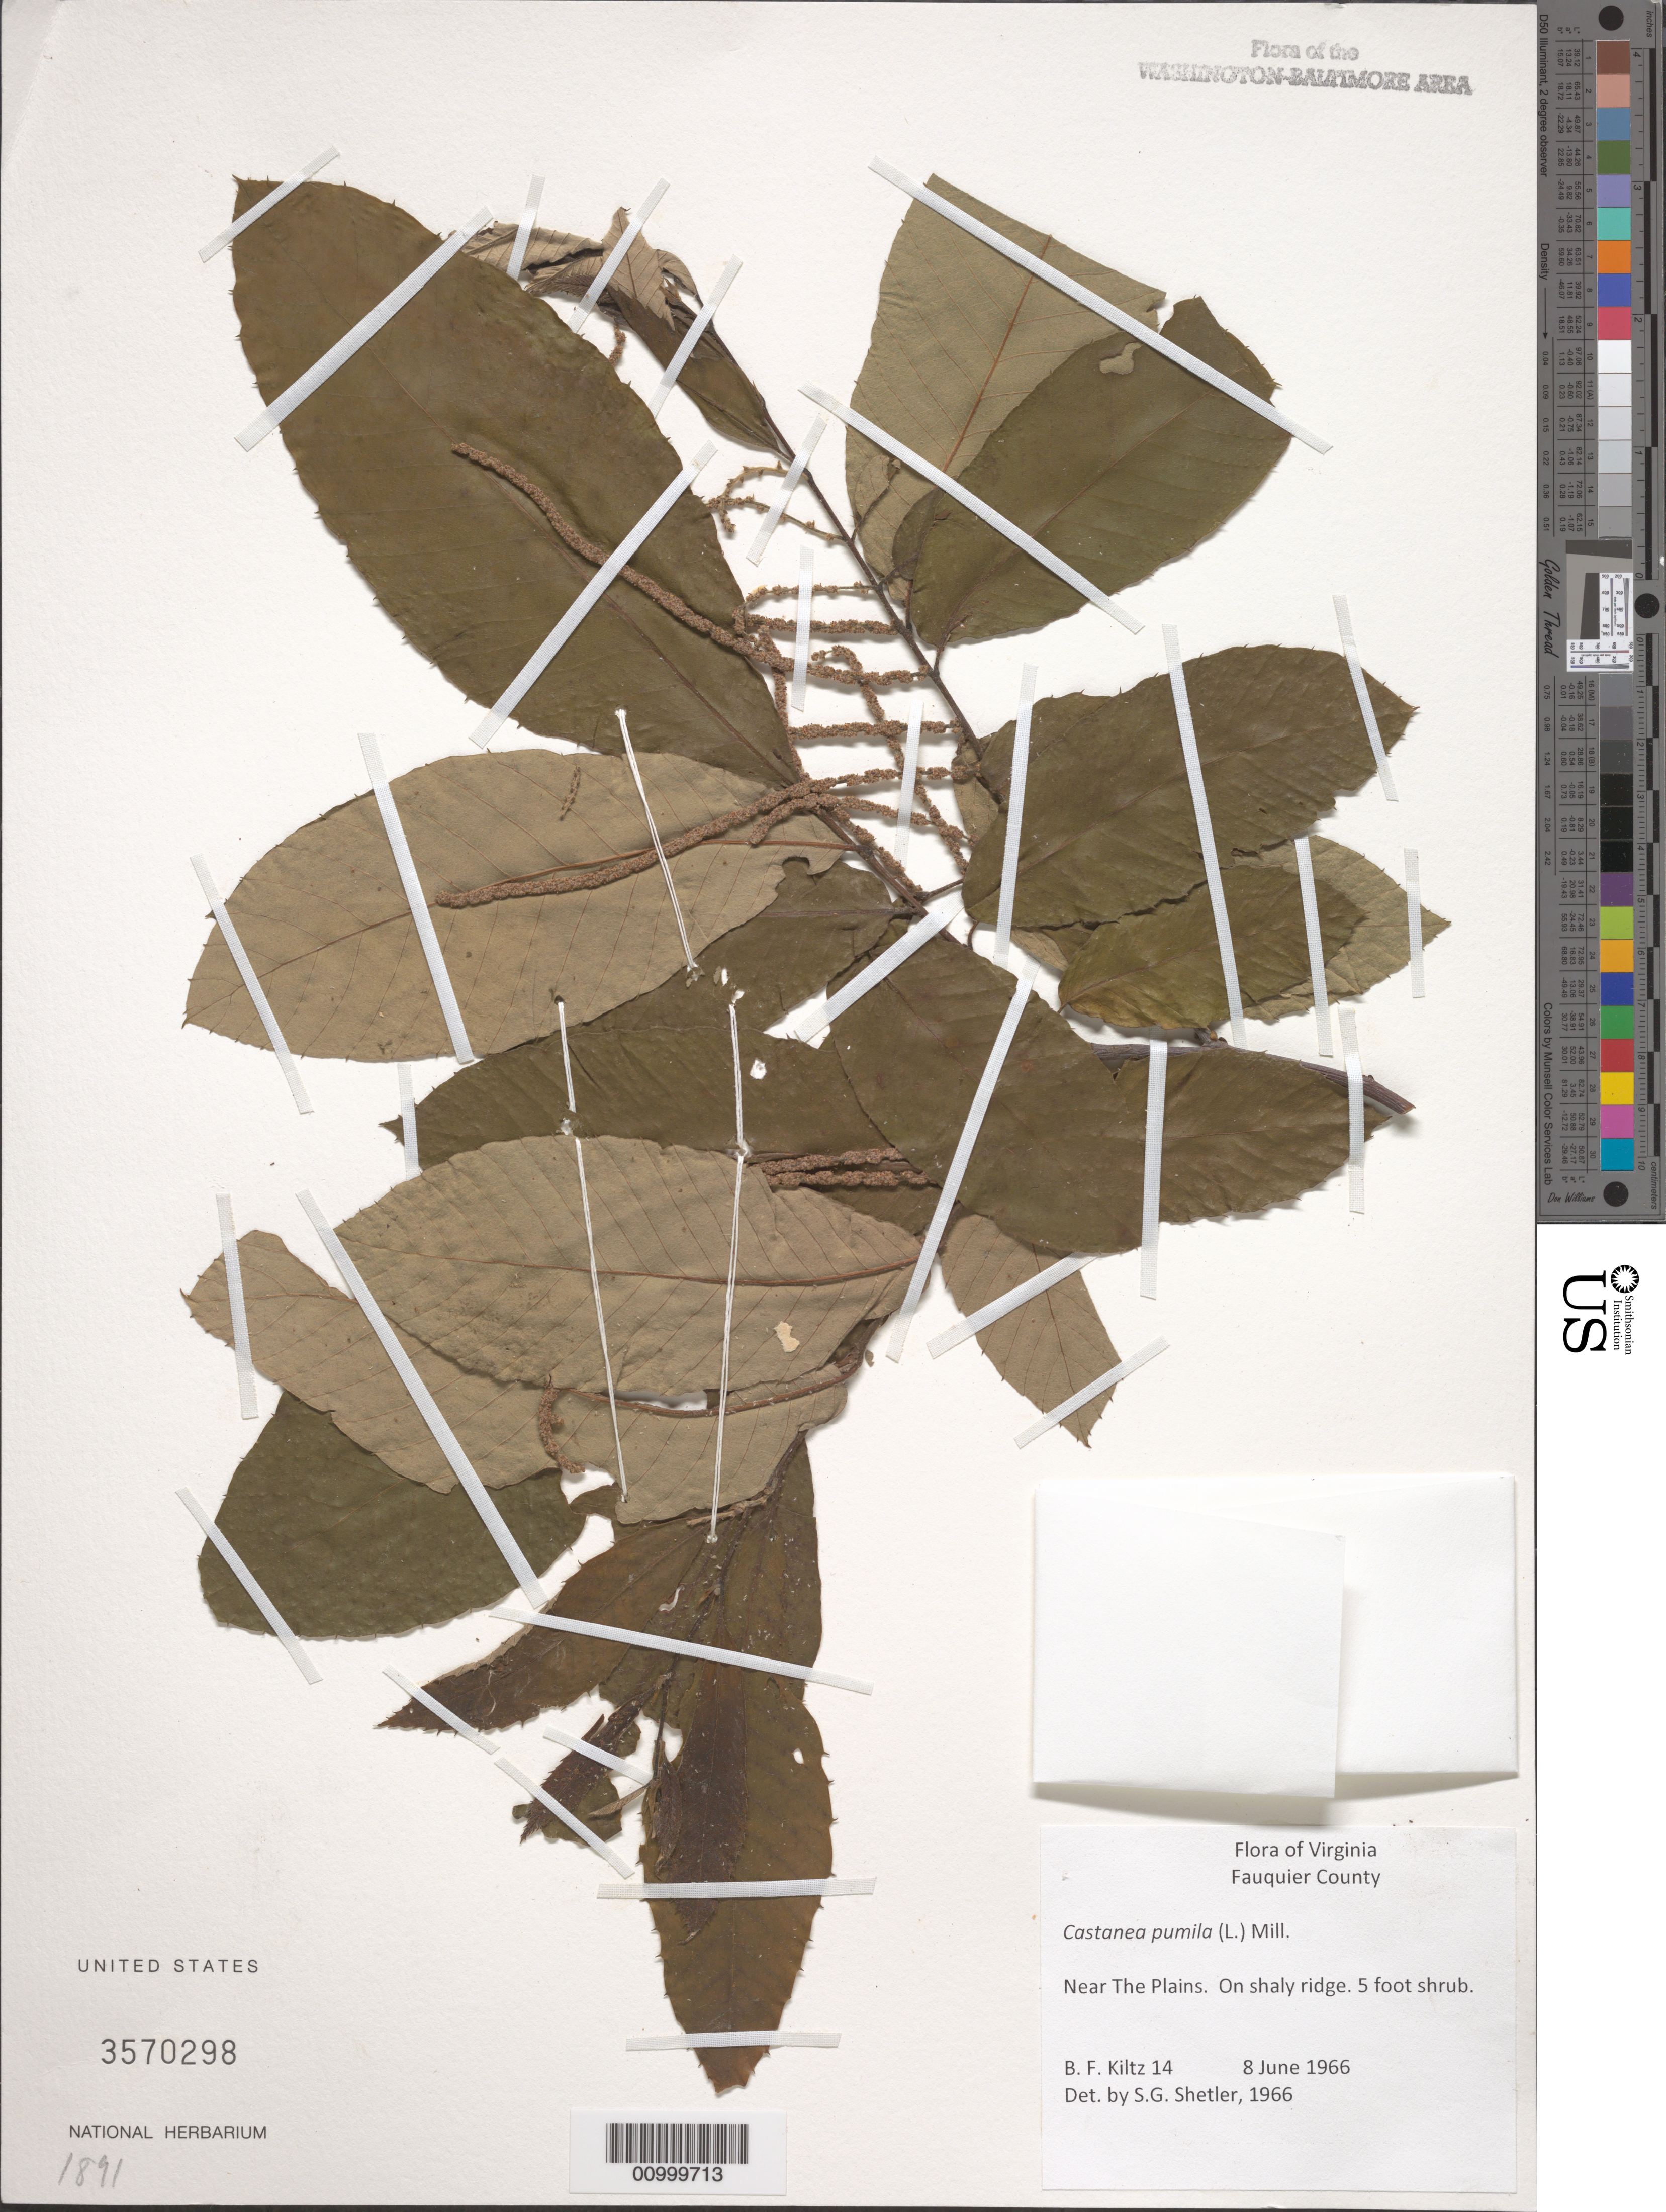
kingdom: Plantae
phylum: Tracheophyta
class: Magnoliopsida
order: Fagales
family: Fagaceae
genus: Castanea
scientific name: Castanea pumila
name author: (L.) Mill.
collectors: B. Kiltz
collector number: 14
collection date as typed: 8 June 1966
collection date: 1966-06-08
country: United States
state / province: Virginia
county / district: Fauquier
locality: Near The Plains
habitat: On shaly ridge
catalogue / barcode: US 3570298